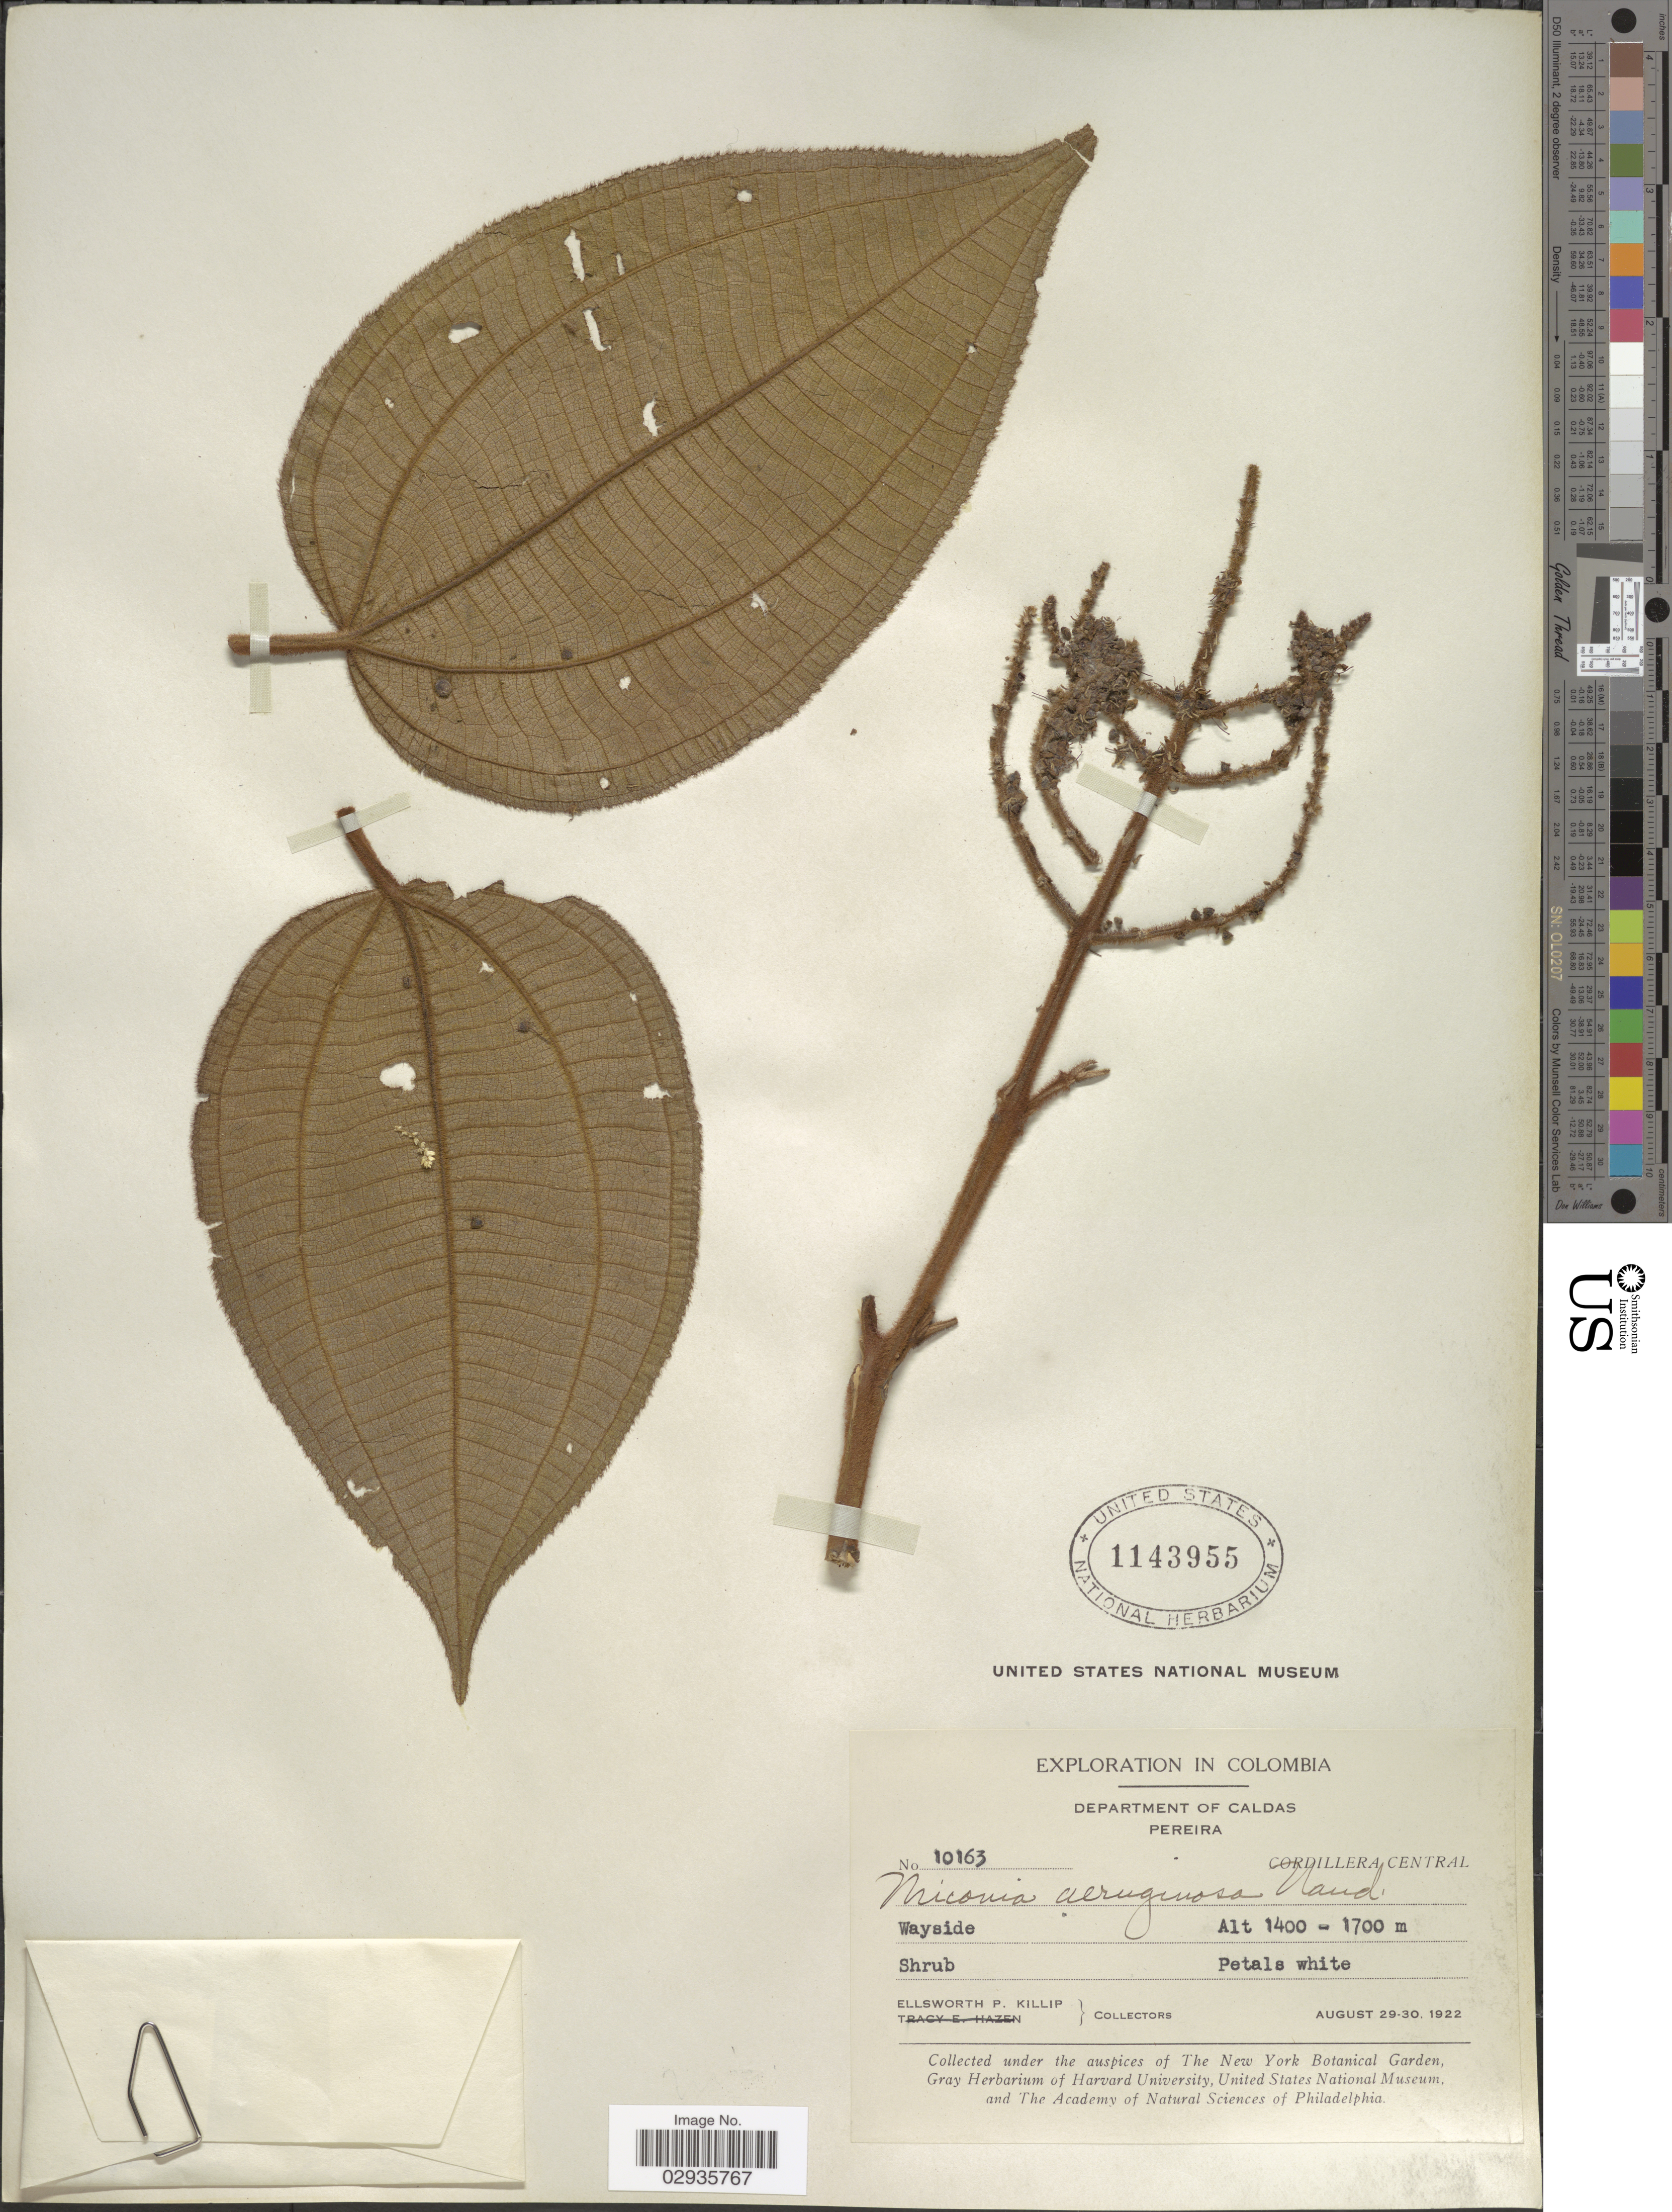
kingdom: Plantae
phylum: Tracheophyta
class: Magnoliopsida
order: Myrtales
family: Melastomataceae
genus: Miconia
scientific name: Miconia aeruginosa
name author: Naudin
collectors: E. P. Killip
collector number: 10163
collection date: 1922-08-29/1922-08-30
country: Colombia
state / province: Caldas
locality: Department of Caldas, Pereira, Cordillera Central.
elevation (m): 1400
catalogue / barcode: US 1143955